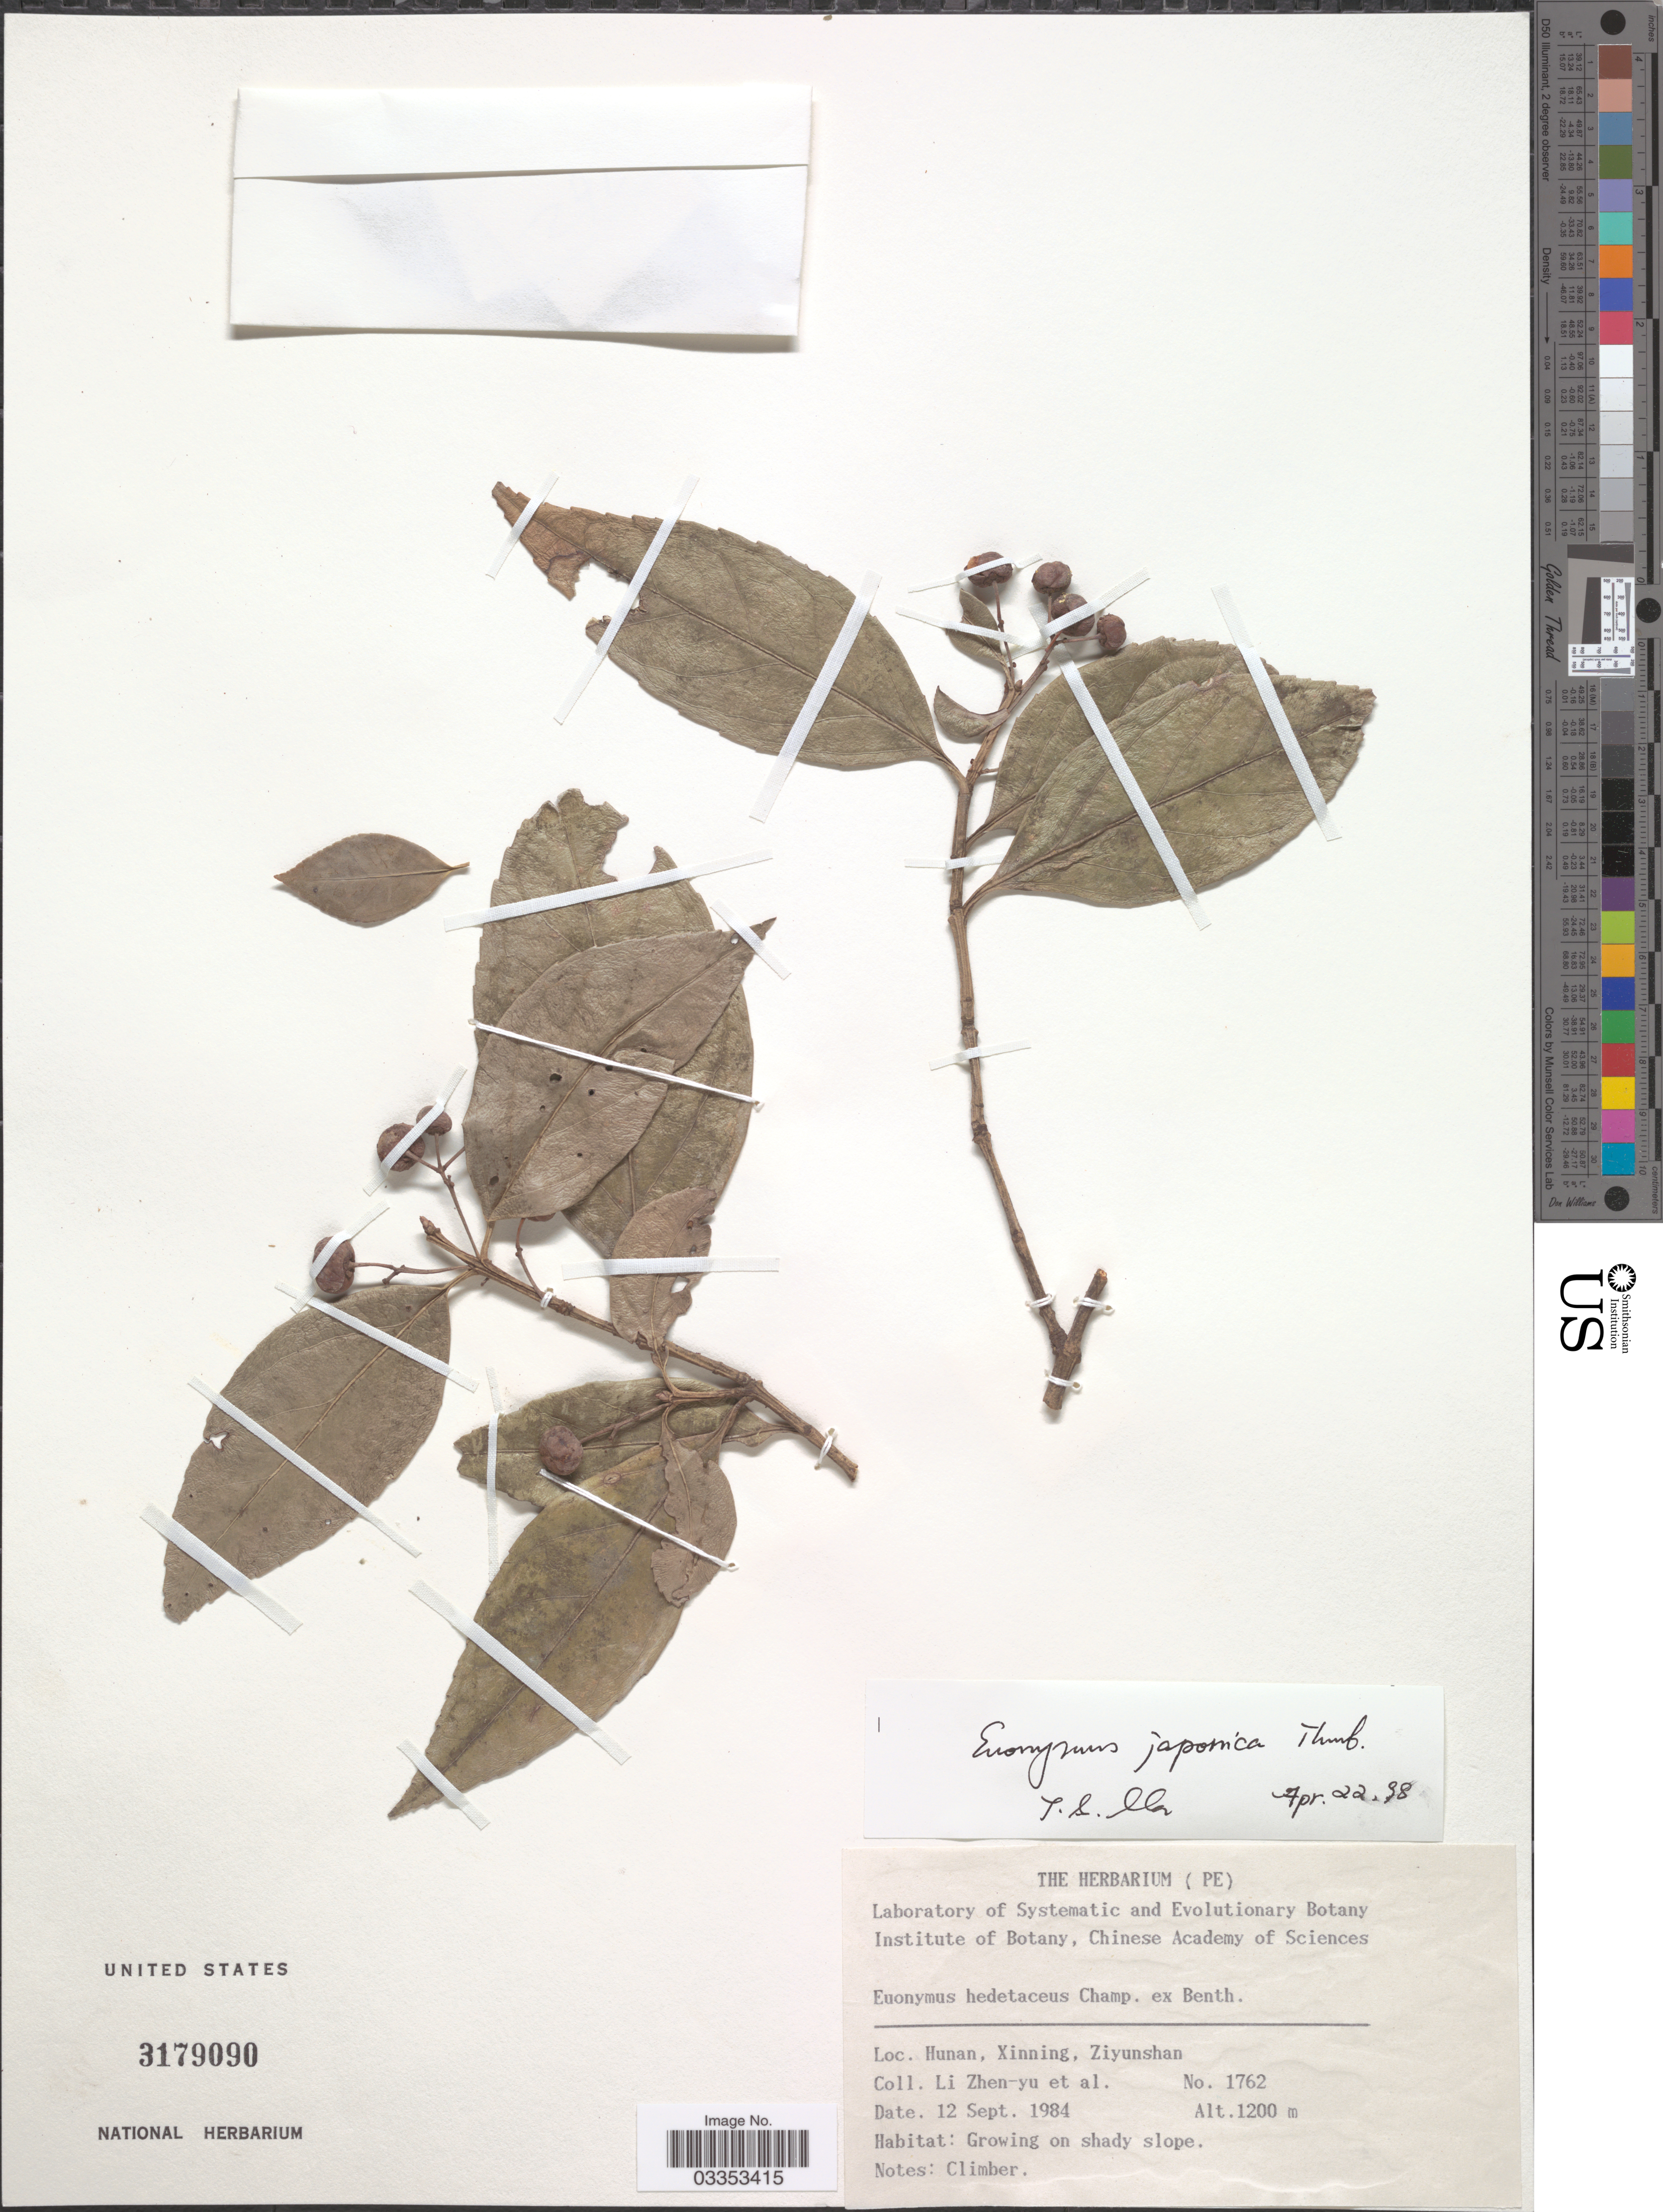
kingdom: Plantae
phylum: Tracheophyta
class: Magnoliopsida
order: Celastrales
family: Celastraceae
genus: Euonymus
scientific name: Euonymus japonicus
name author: Thunb.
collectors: Z. Y. Li & et al.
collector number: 1762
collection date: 1984-09-12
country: China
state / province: Hunan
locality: Xinning, Ziyunshan.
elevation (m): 1200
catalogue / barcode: US 3179090